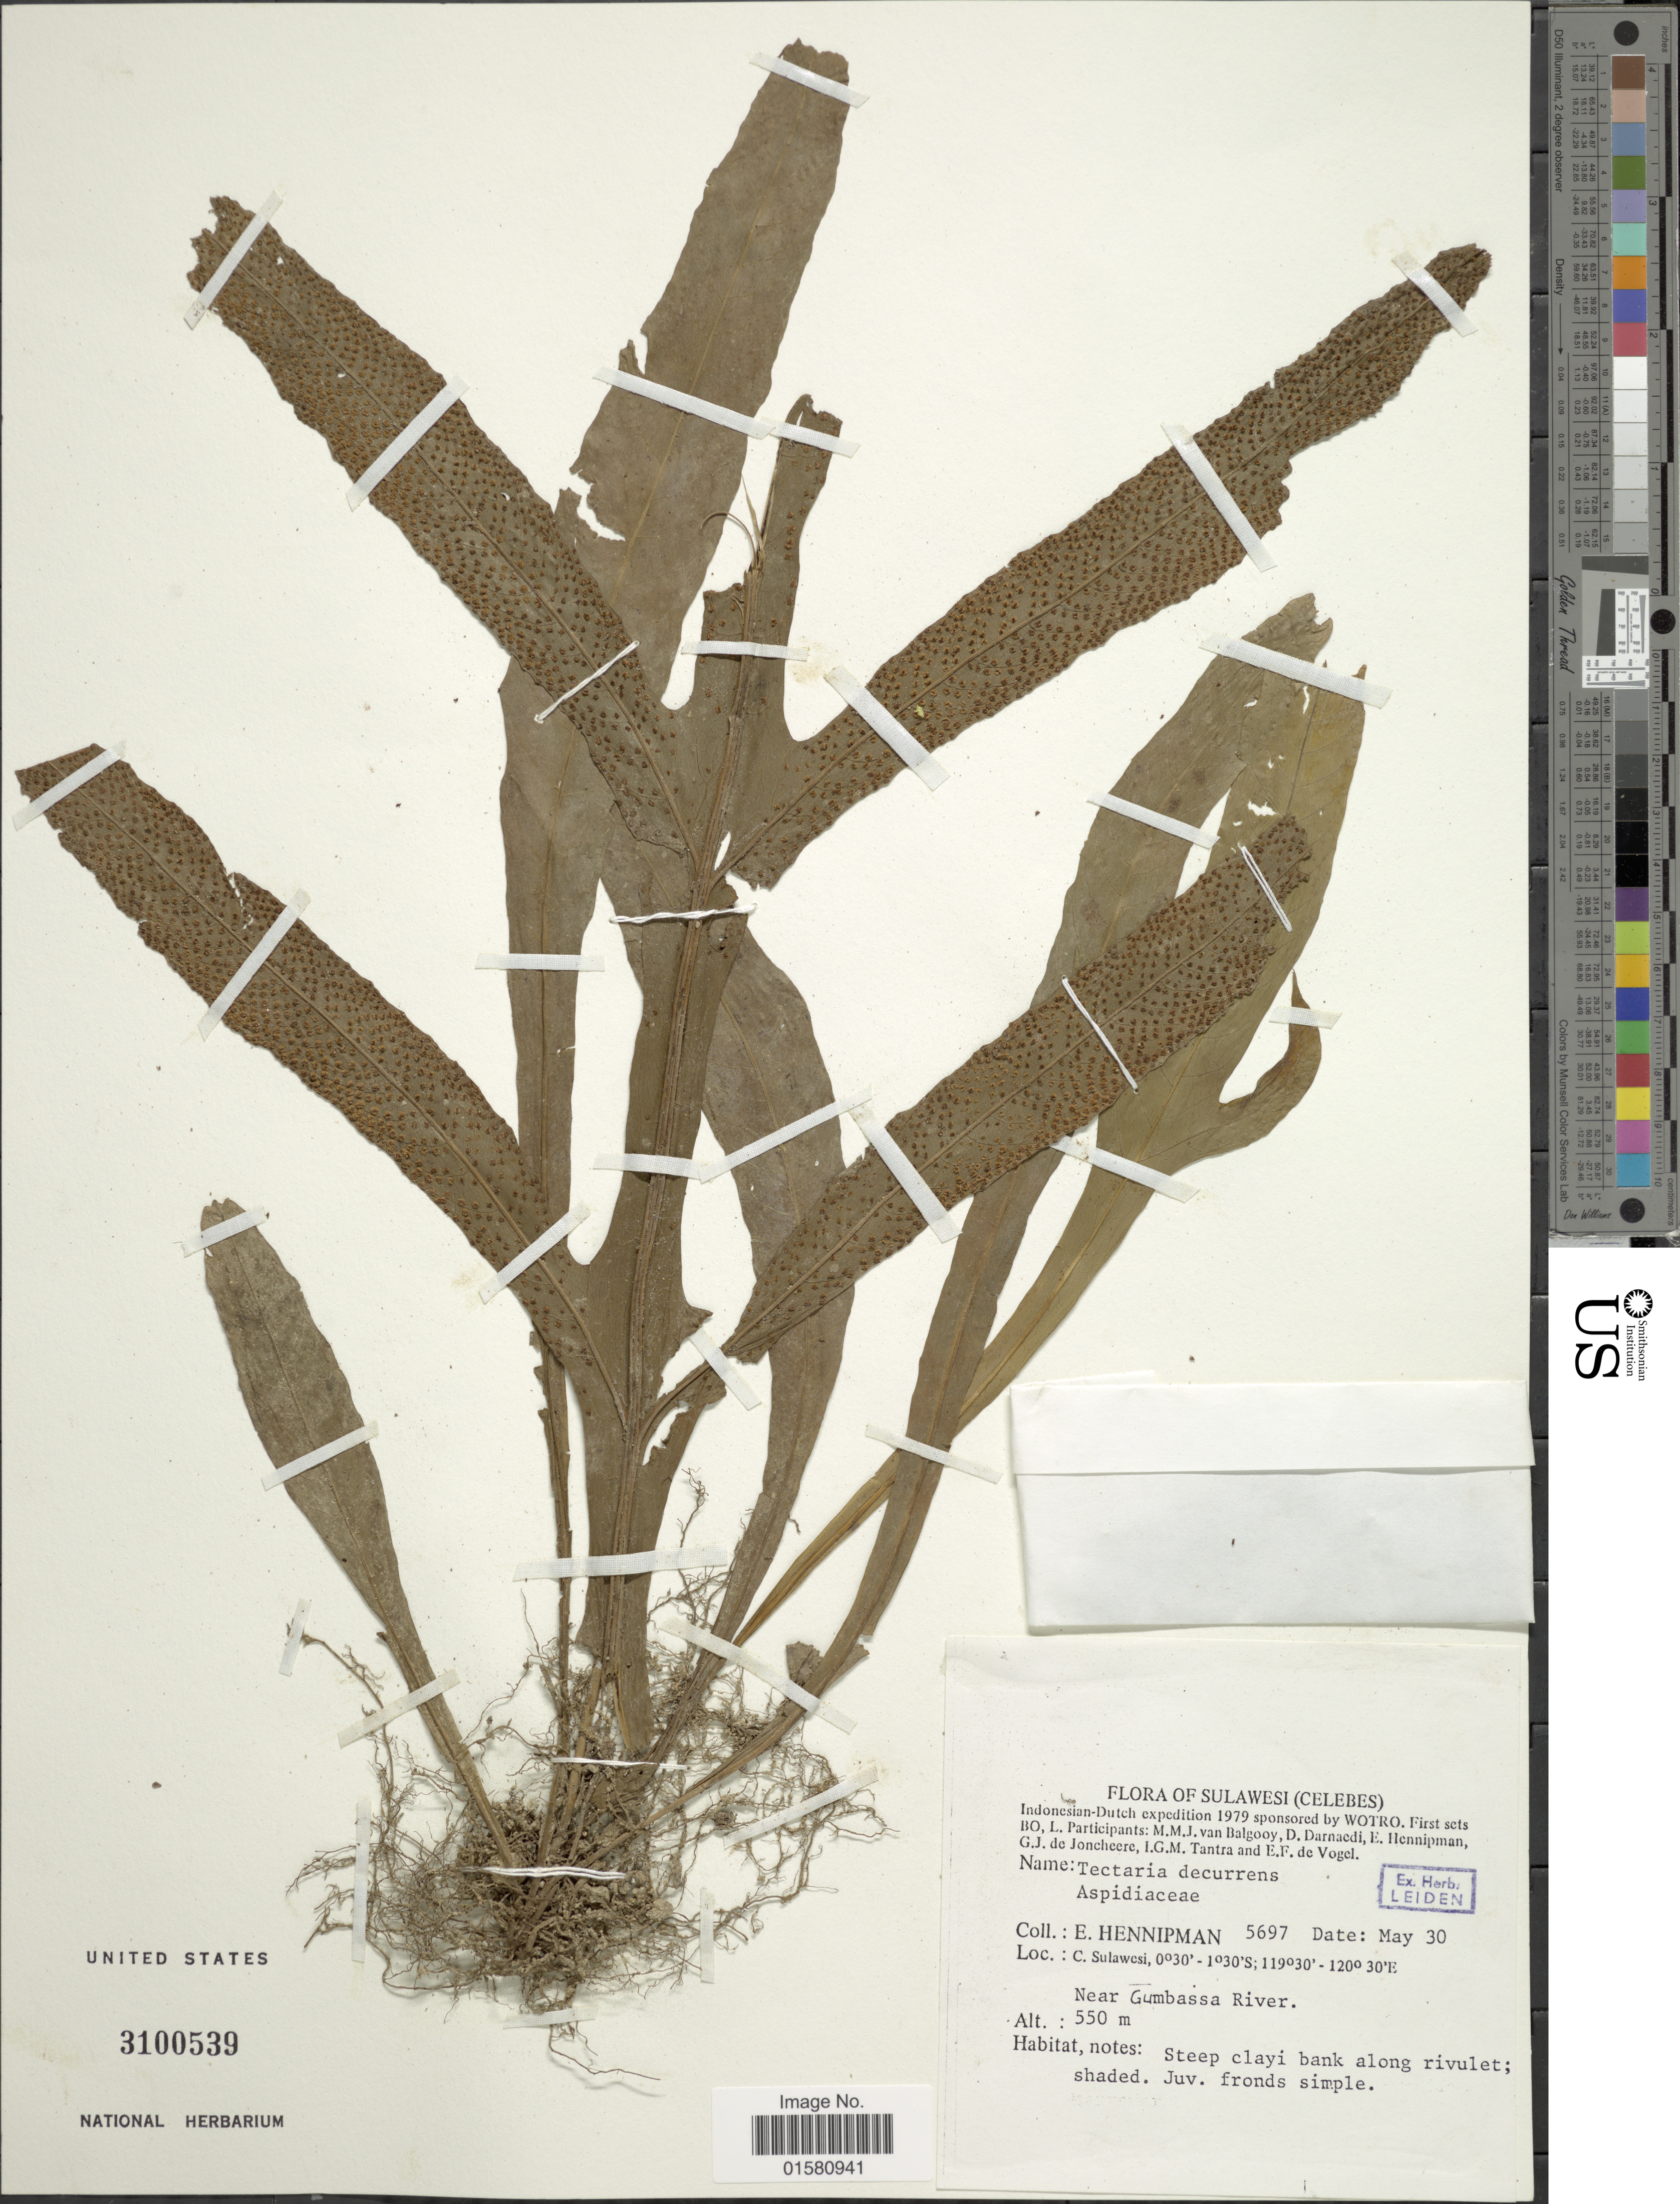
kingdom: Plantae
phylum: Tracheophyta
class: Polypodiopsida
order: Polypodiales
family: Tectariaceae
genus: Tectaria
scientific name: Tectaria decurrens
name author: (Presel.) Copel. in Elmer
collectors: E. Hennipman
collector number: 5697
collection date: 1979-05-30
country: Indonesia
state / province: Sulawesi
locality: Celebes. C. Sulawesie. Near Gumbassa River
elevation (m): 550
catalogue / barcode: US 3100539